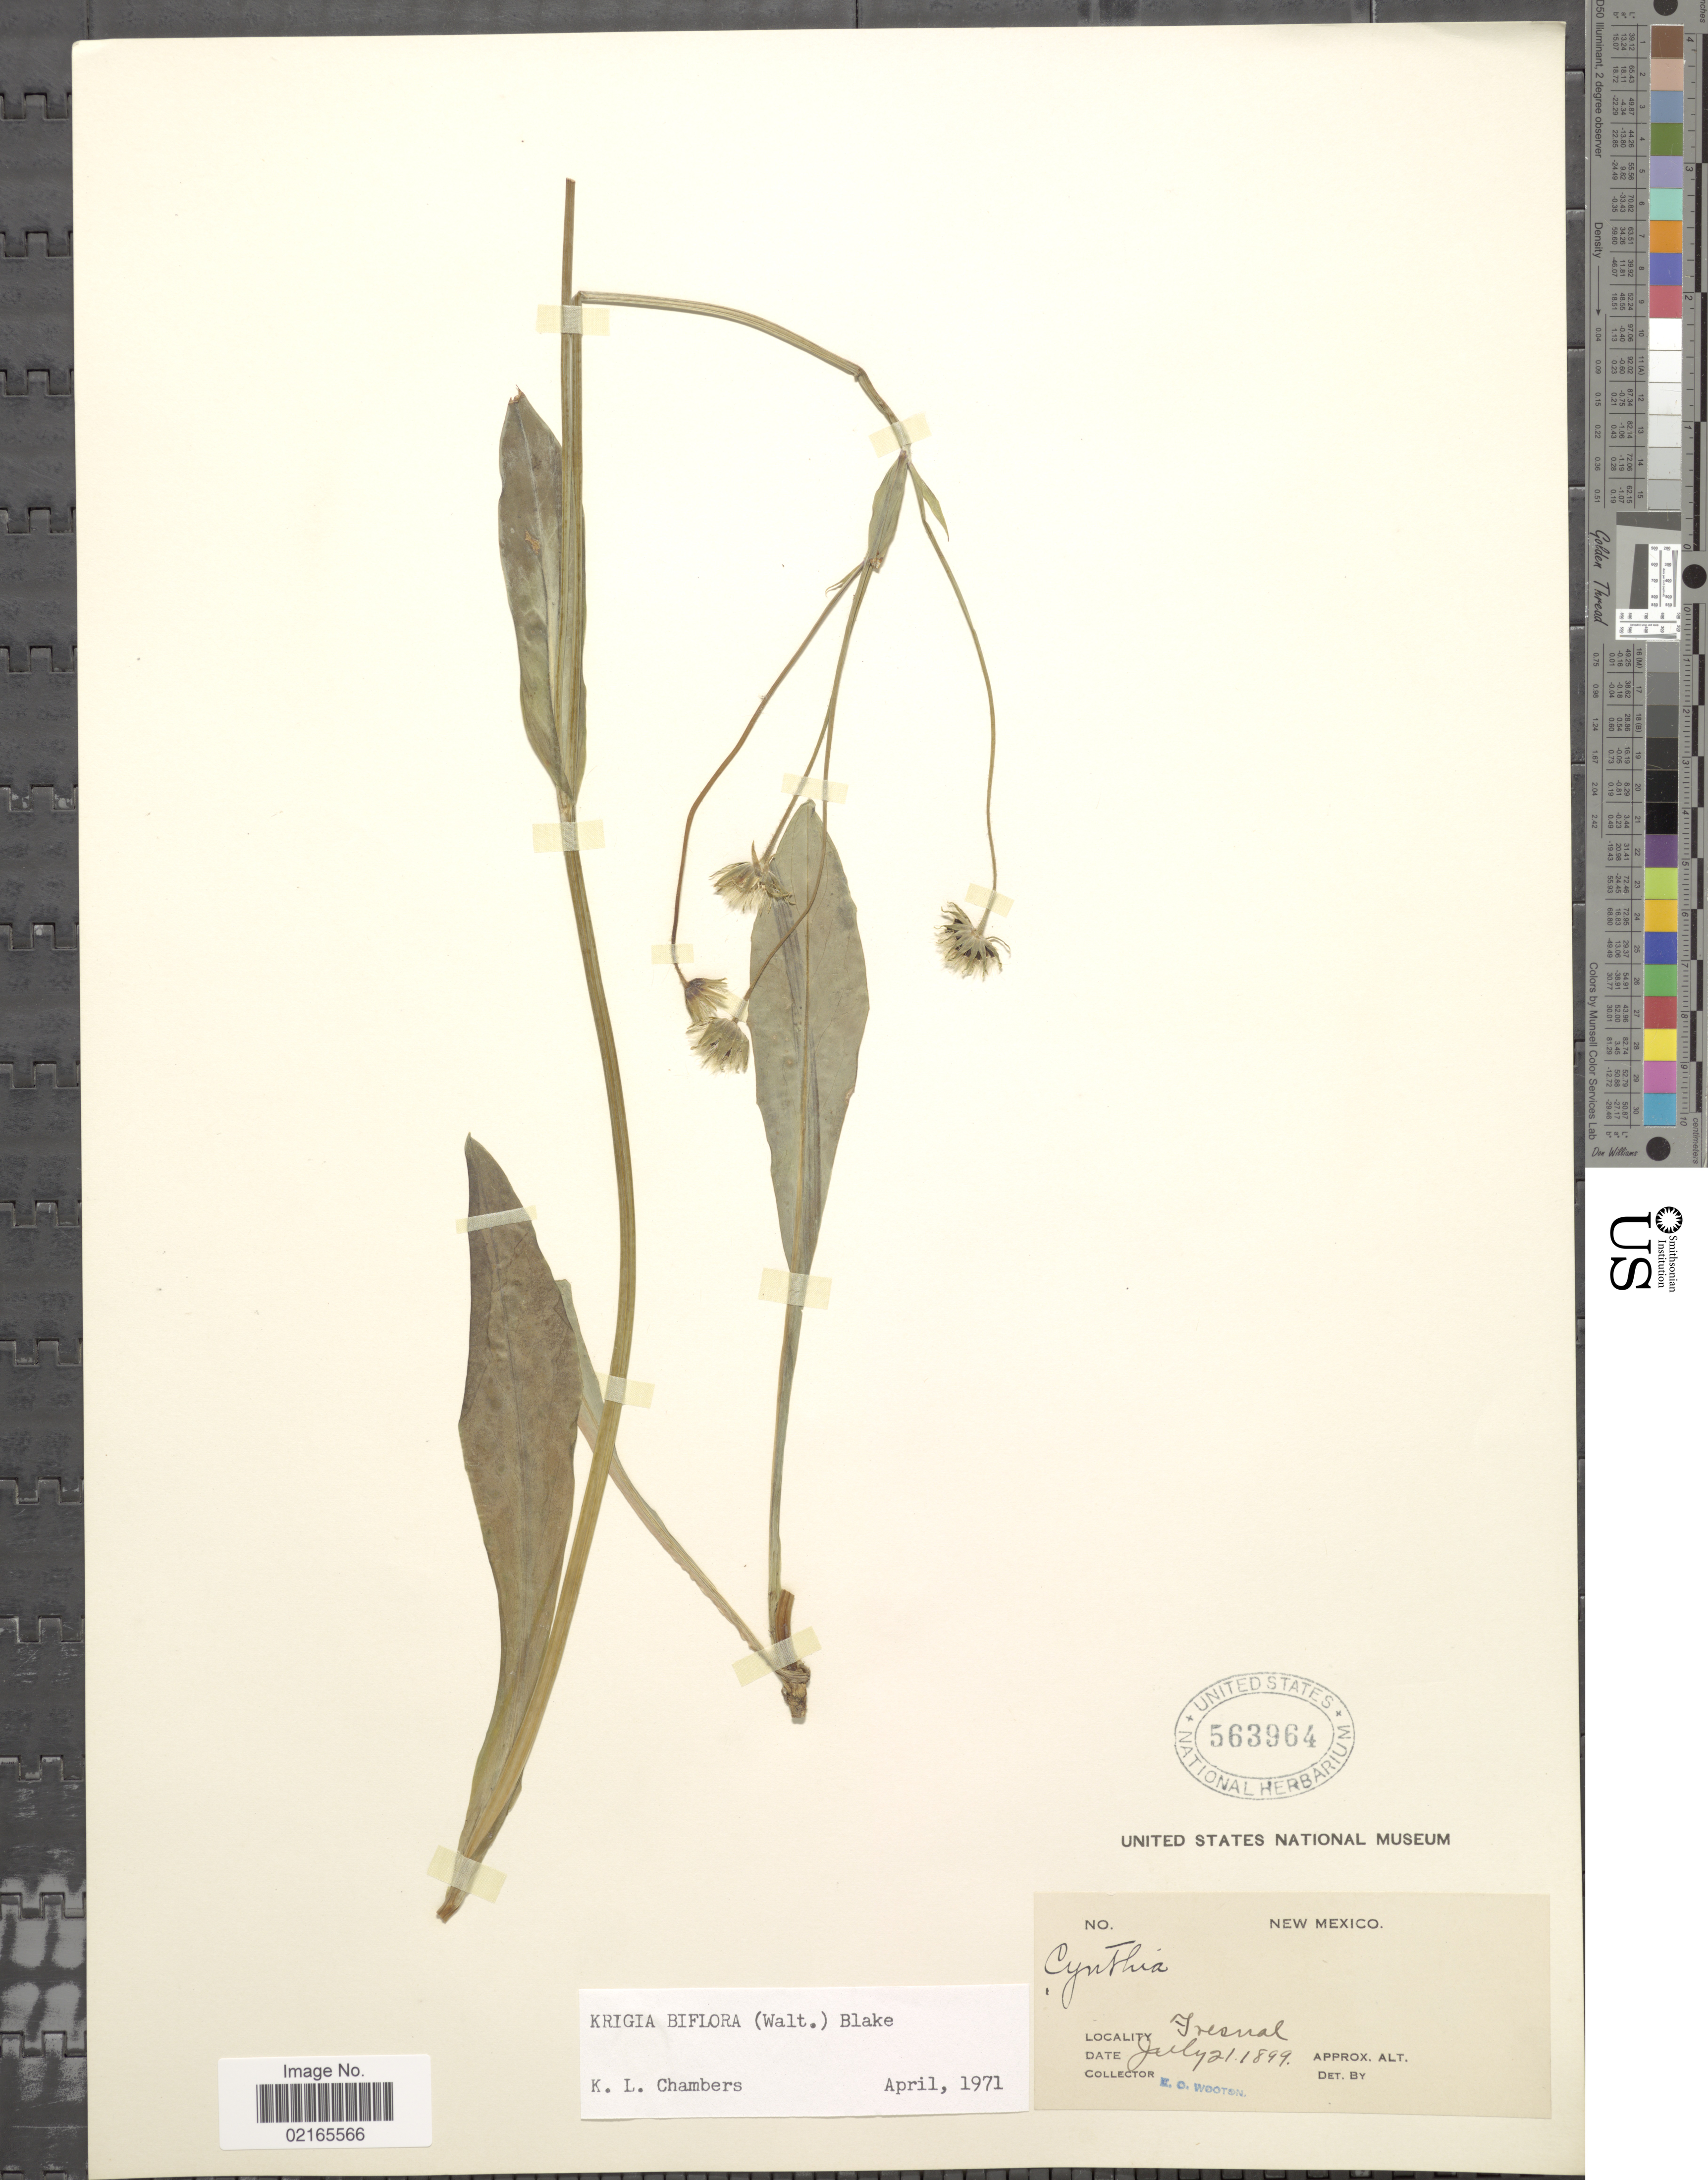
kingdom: Plantae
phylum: Tracheophyta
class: Magnoliopsida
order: Asterales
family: Asteraceae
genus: Krigia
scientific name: Krigia biflora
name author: (Walter) S.F. Blake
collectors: E. O. Wooton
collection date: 1899-07-21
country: United States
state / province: New Mexico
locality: Fresnal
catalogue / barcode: US 563964